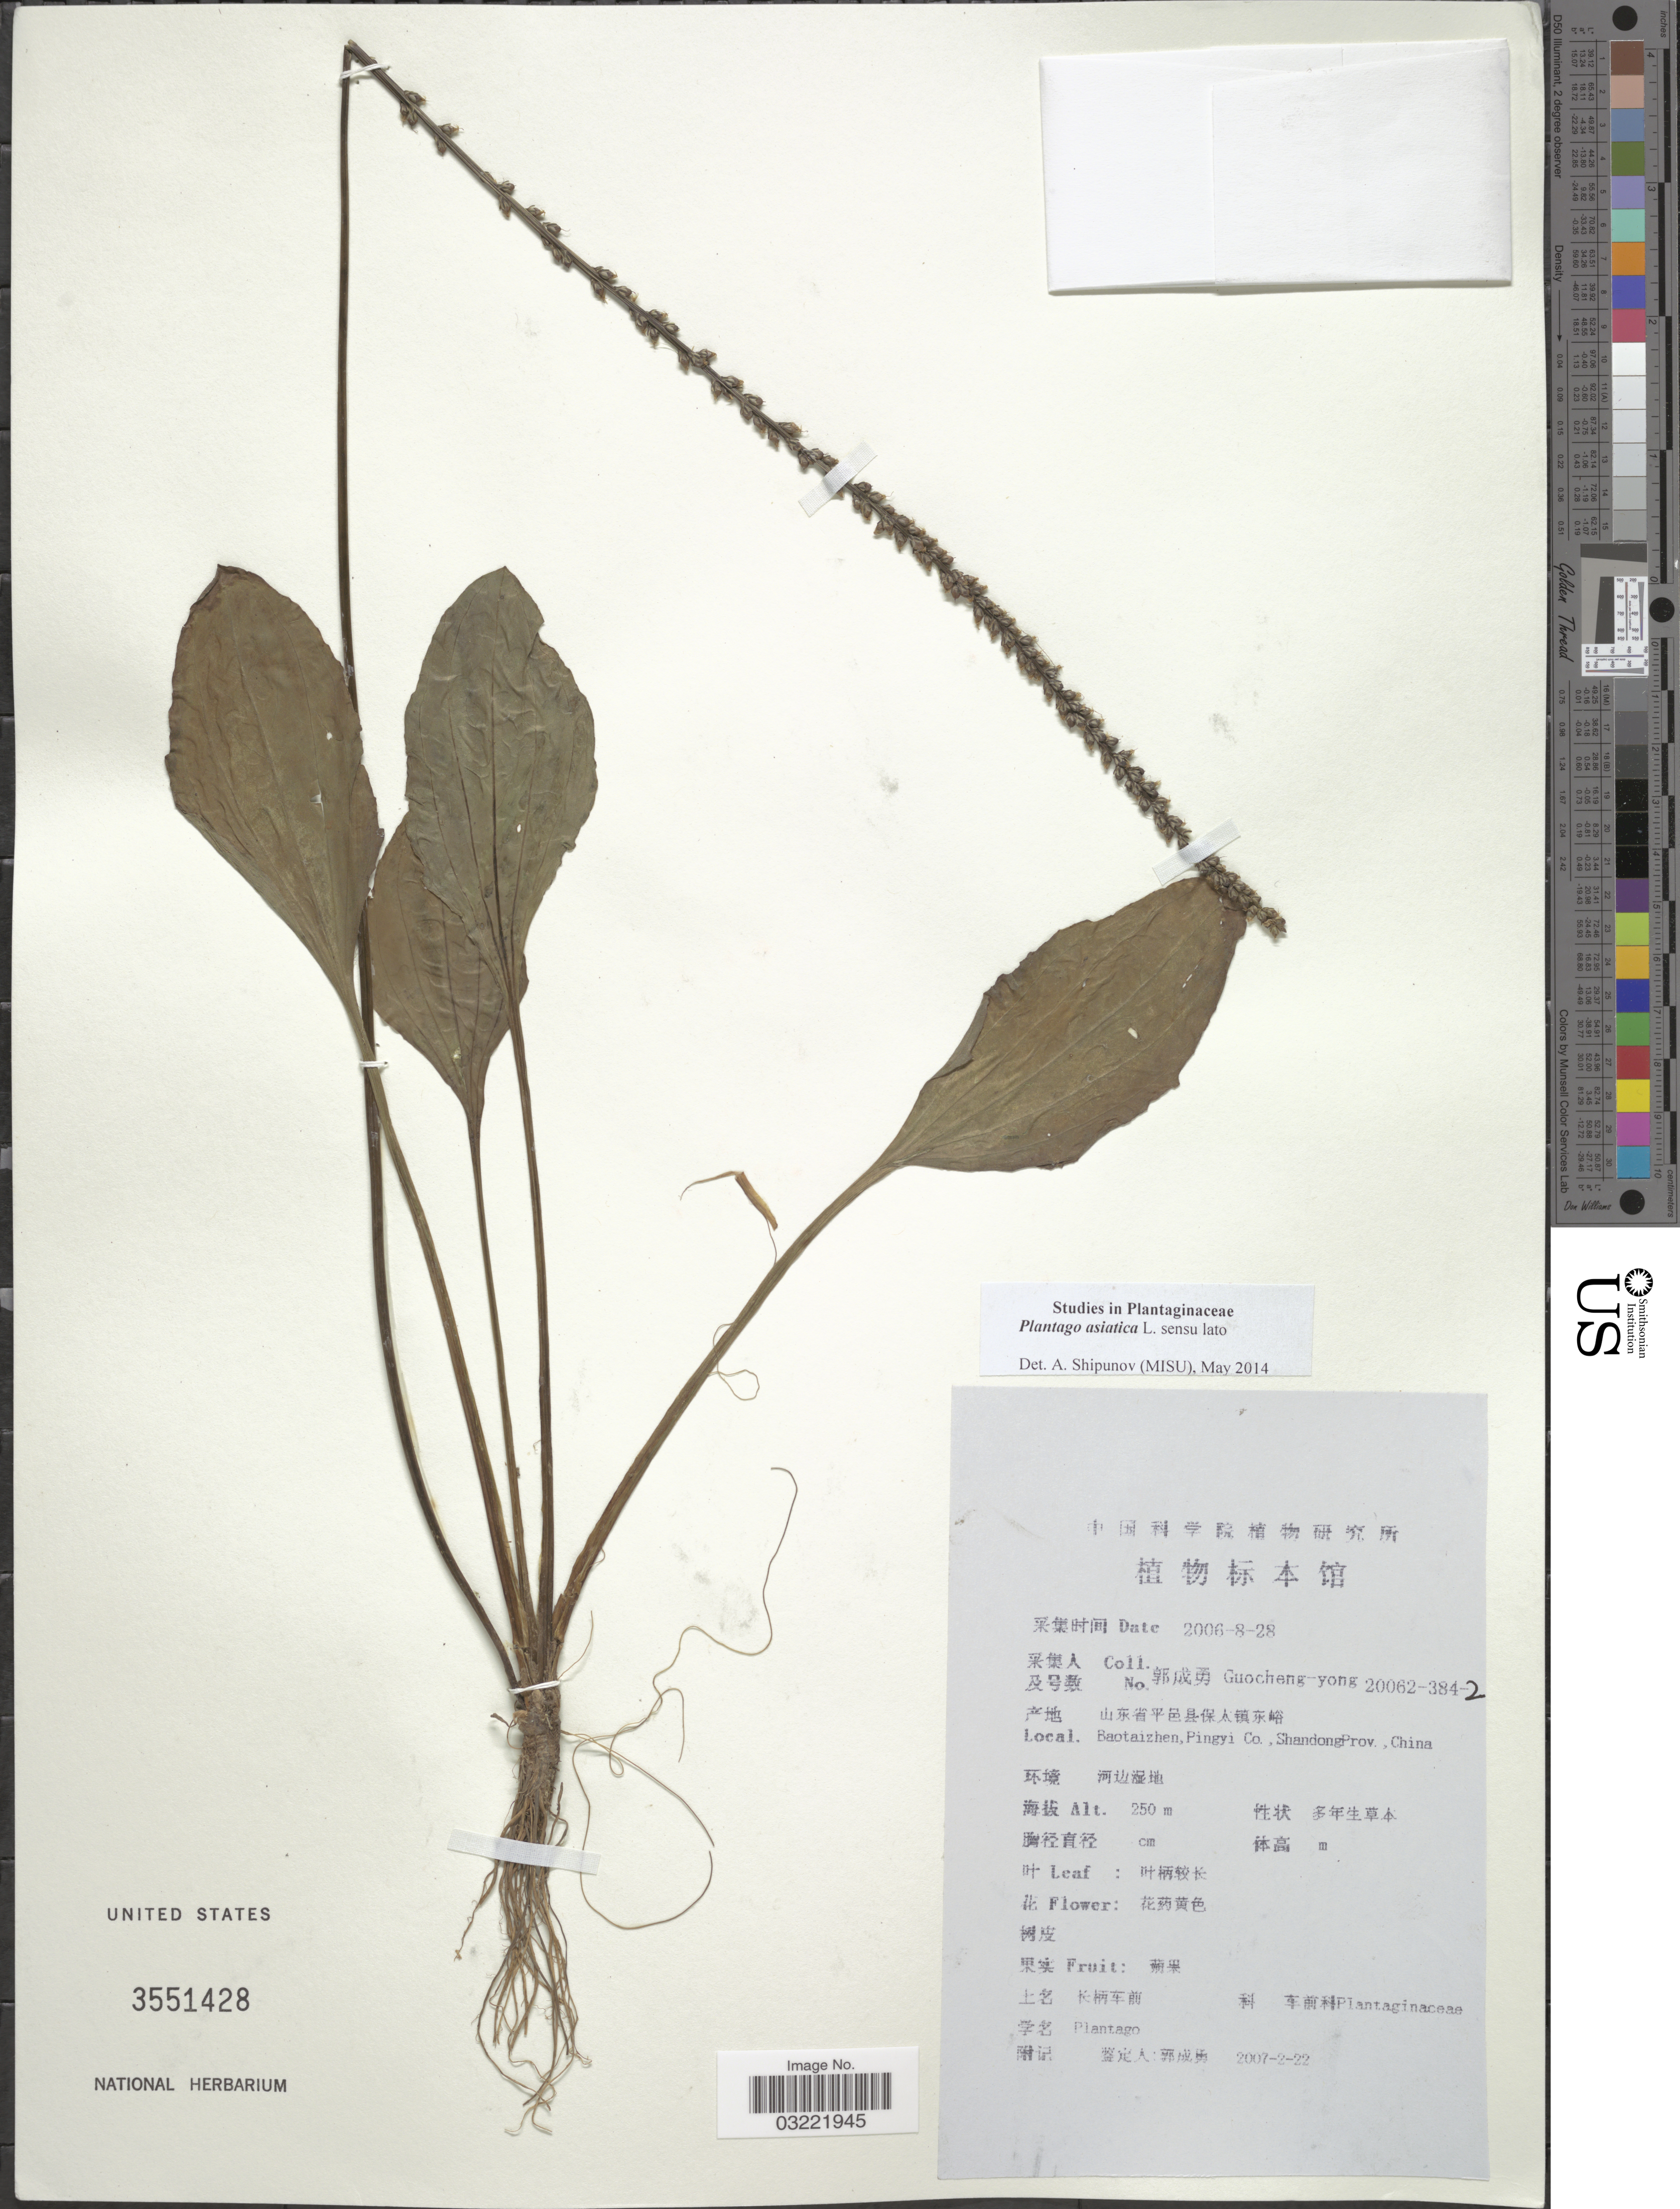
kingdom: Plantae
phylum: Tracheophyta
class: Magnoliopsida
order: Lamiales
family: Plantaginaceae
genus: Plantago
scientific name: Plantago asiatica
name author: L.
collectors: Guo cheng-yong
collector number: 20062-384-2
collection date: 2006-08-28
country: China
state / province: Shandong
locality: Baotaizhen, Pingyi Co.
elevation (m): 250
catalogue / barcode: US 3551428